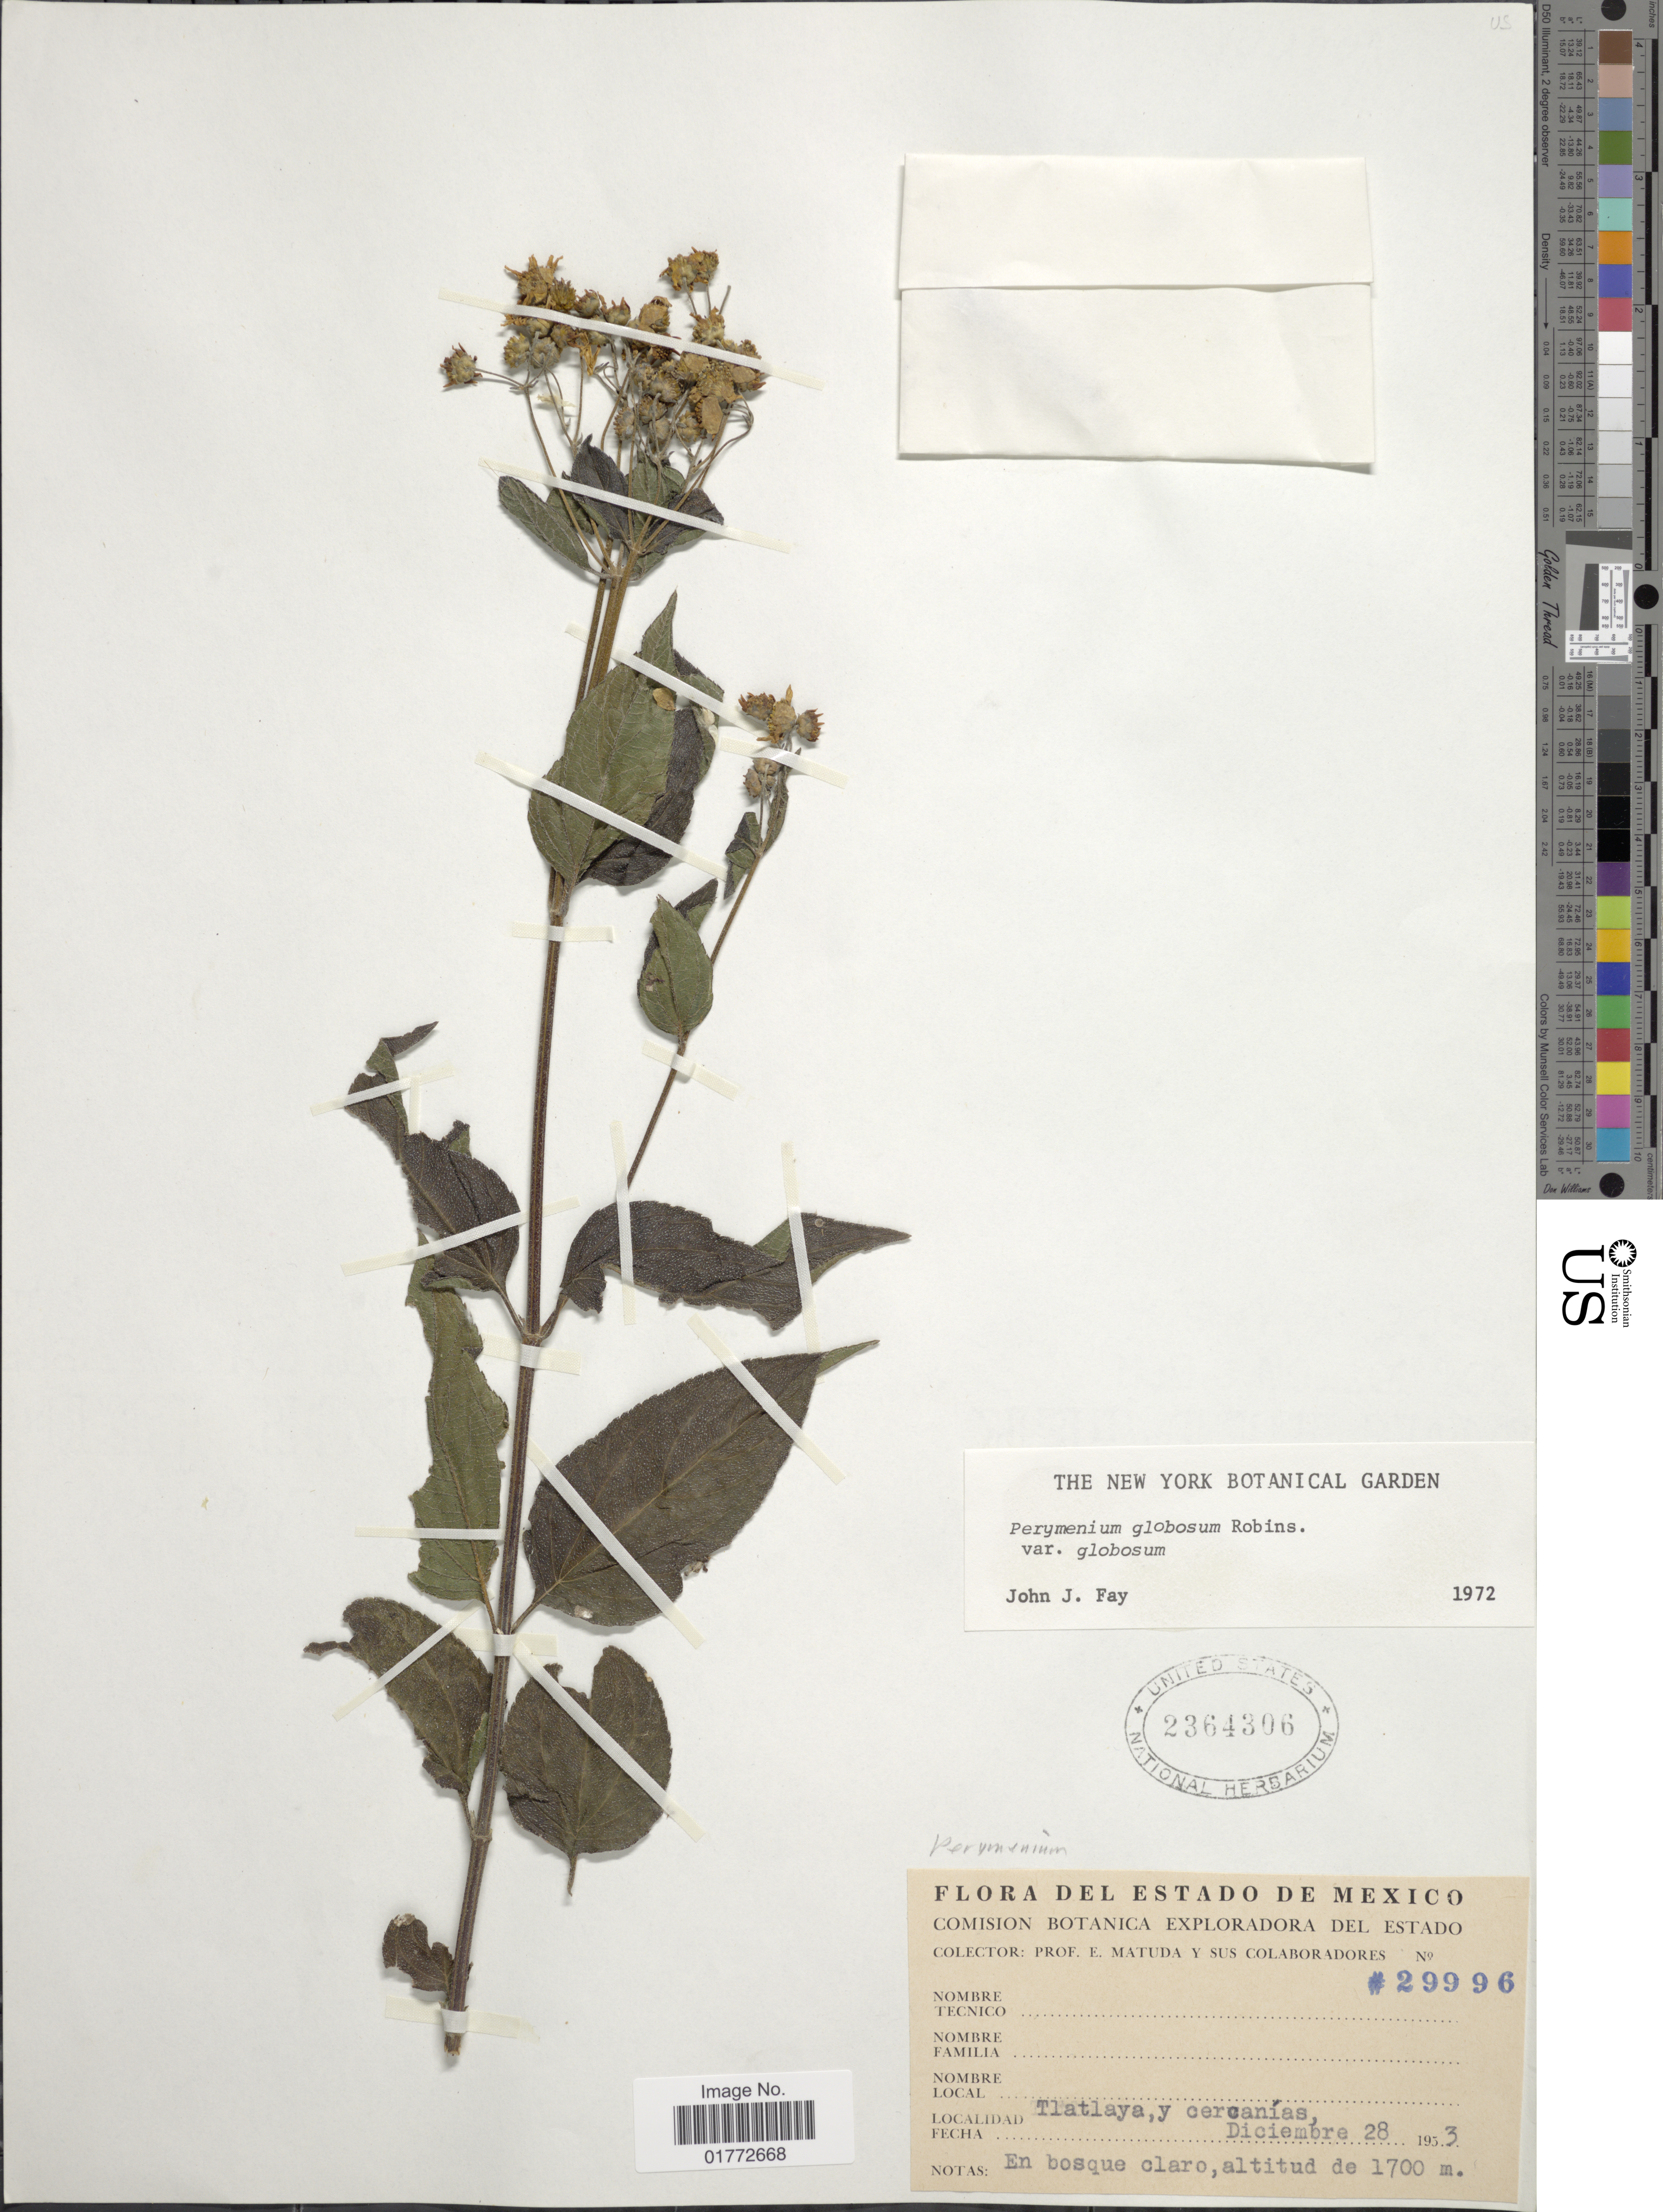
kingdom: Plantae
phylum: Tracheophyta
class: Magnoliopsida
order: Asterales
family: Asteraceae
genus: Perymenium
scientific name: Perymenium globosum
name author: B.L. Rob.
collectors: E. Matuda & et al.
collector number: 29996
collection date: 1953-12-28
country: Mexico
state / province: México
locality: Tlatlaya y cercanias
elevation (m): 1700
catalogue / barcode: US 2364306